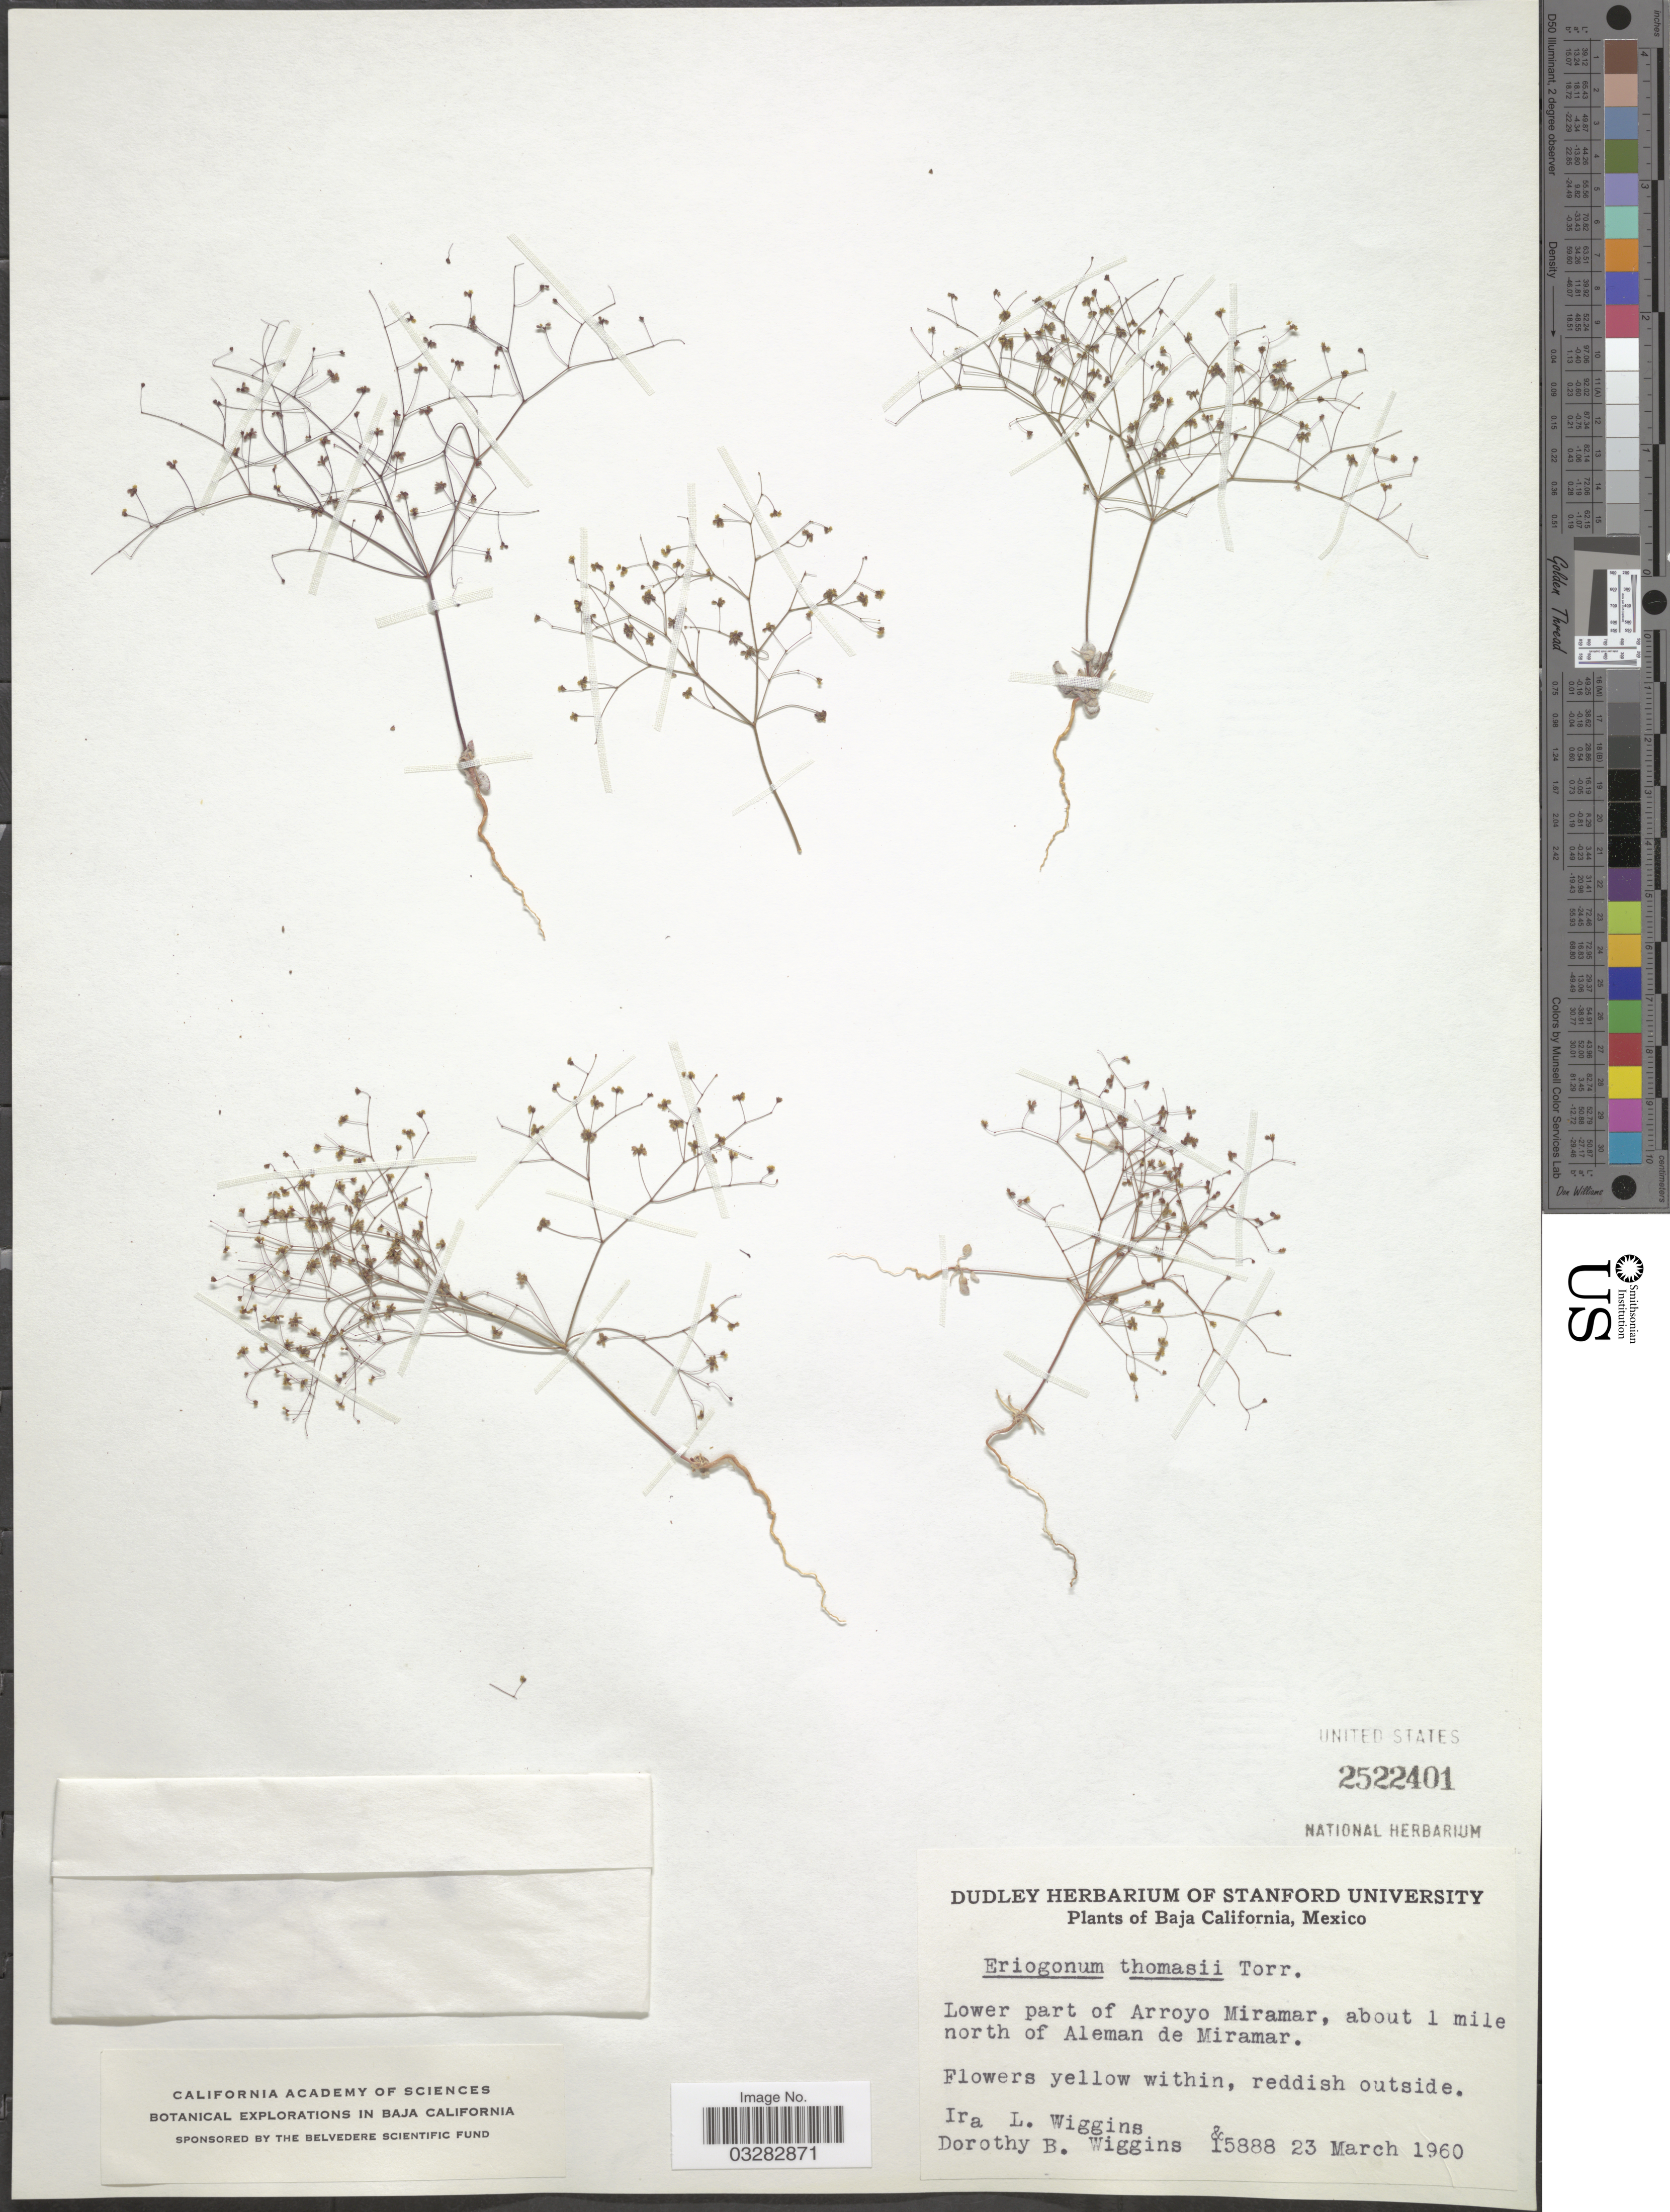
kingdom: Plantae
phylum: Tracheophyta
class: Magnoliopsida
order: Caryophyllales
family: Polygonaceae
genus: Eriogonum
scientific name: Eriogonum thomasii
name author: Torr.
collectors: I. L. Wiggins & D. B. Wiggins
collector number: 15888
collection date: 1960-03-23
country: Mexico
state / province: Baja California Norte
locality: Lower part of Arroyo Miramar, about 1 mile north of Aleman de Miramar.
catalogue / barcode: US 2522401